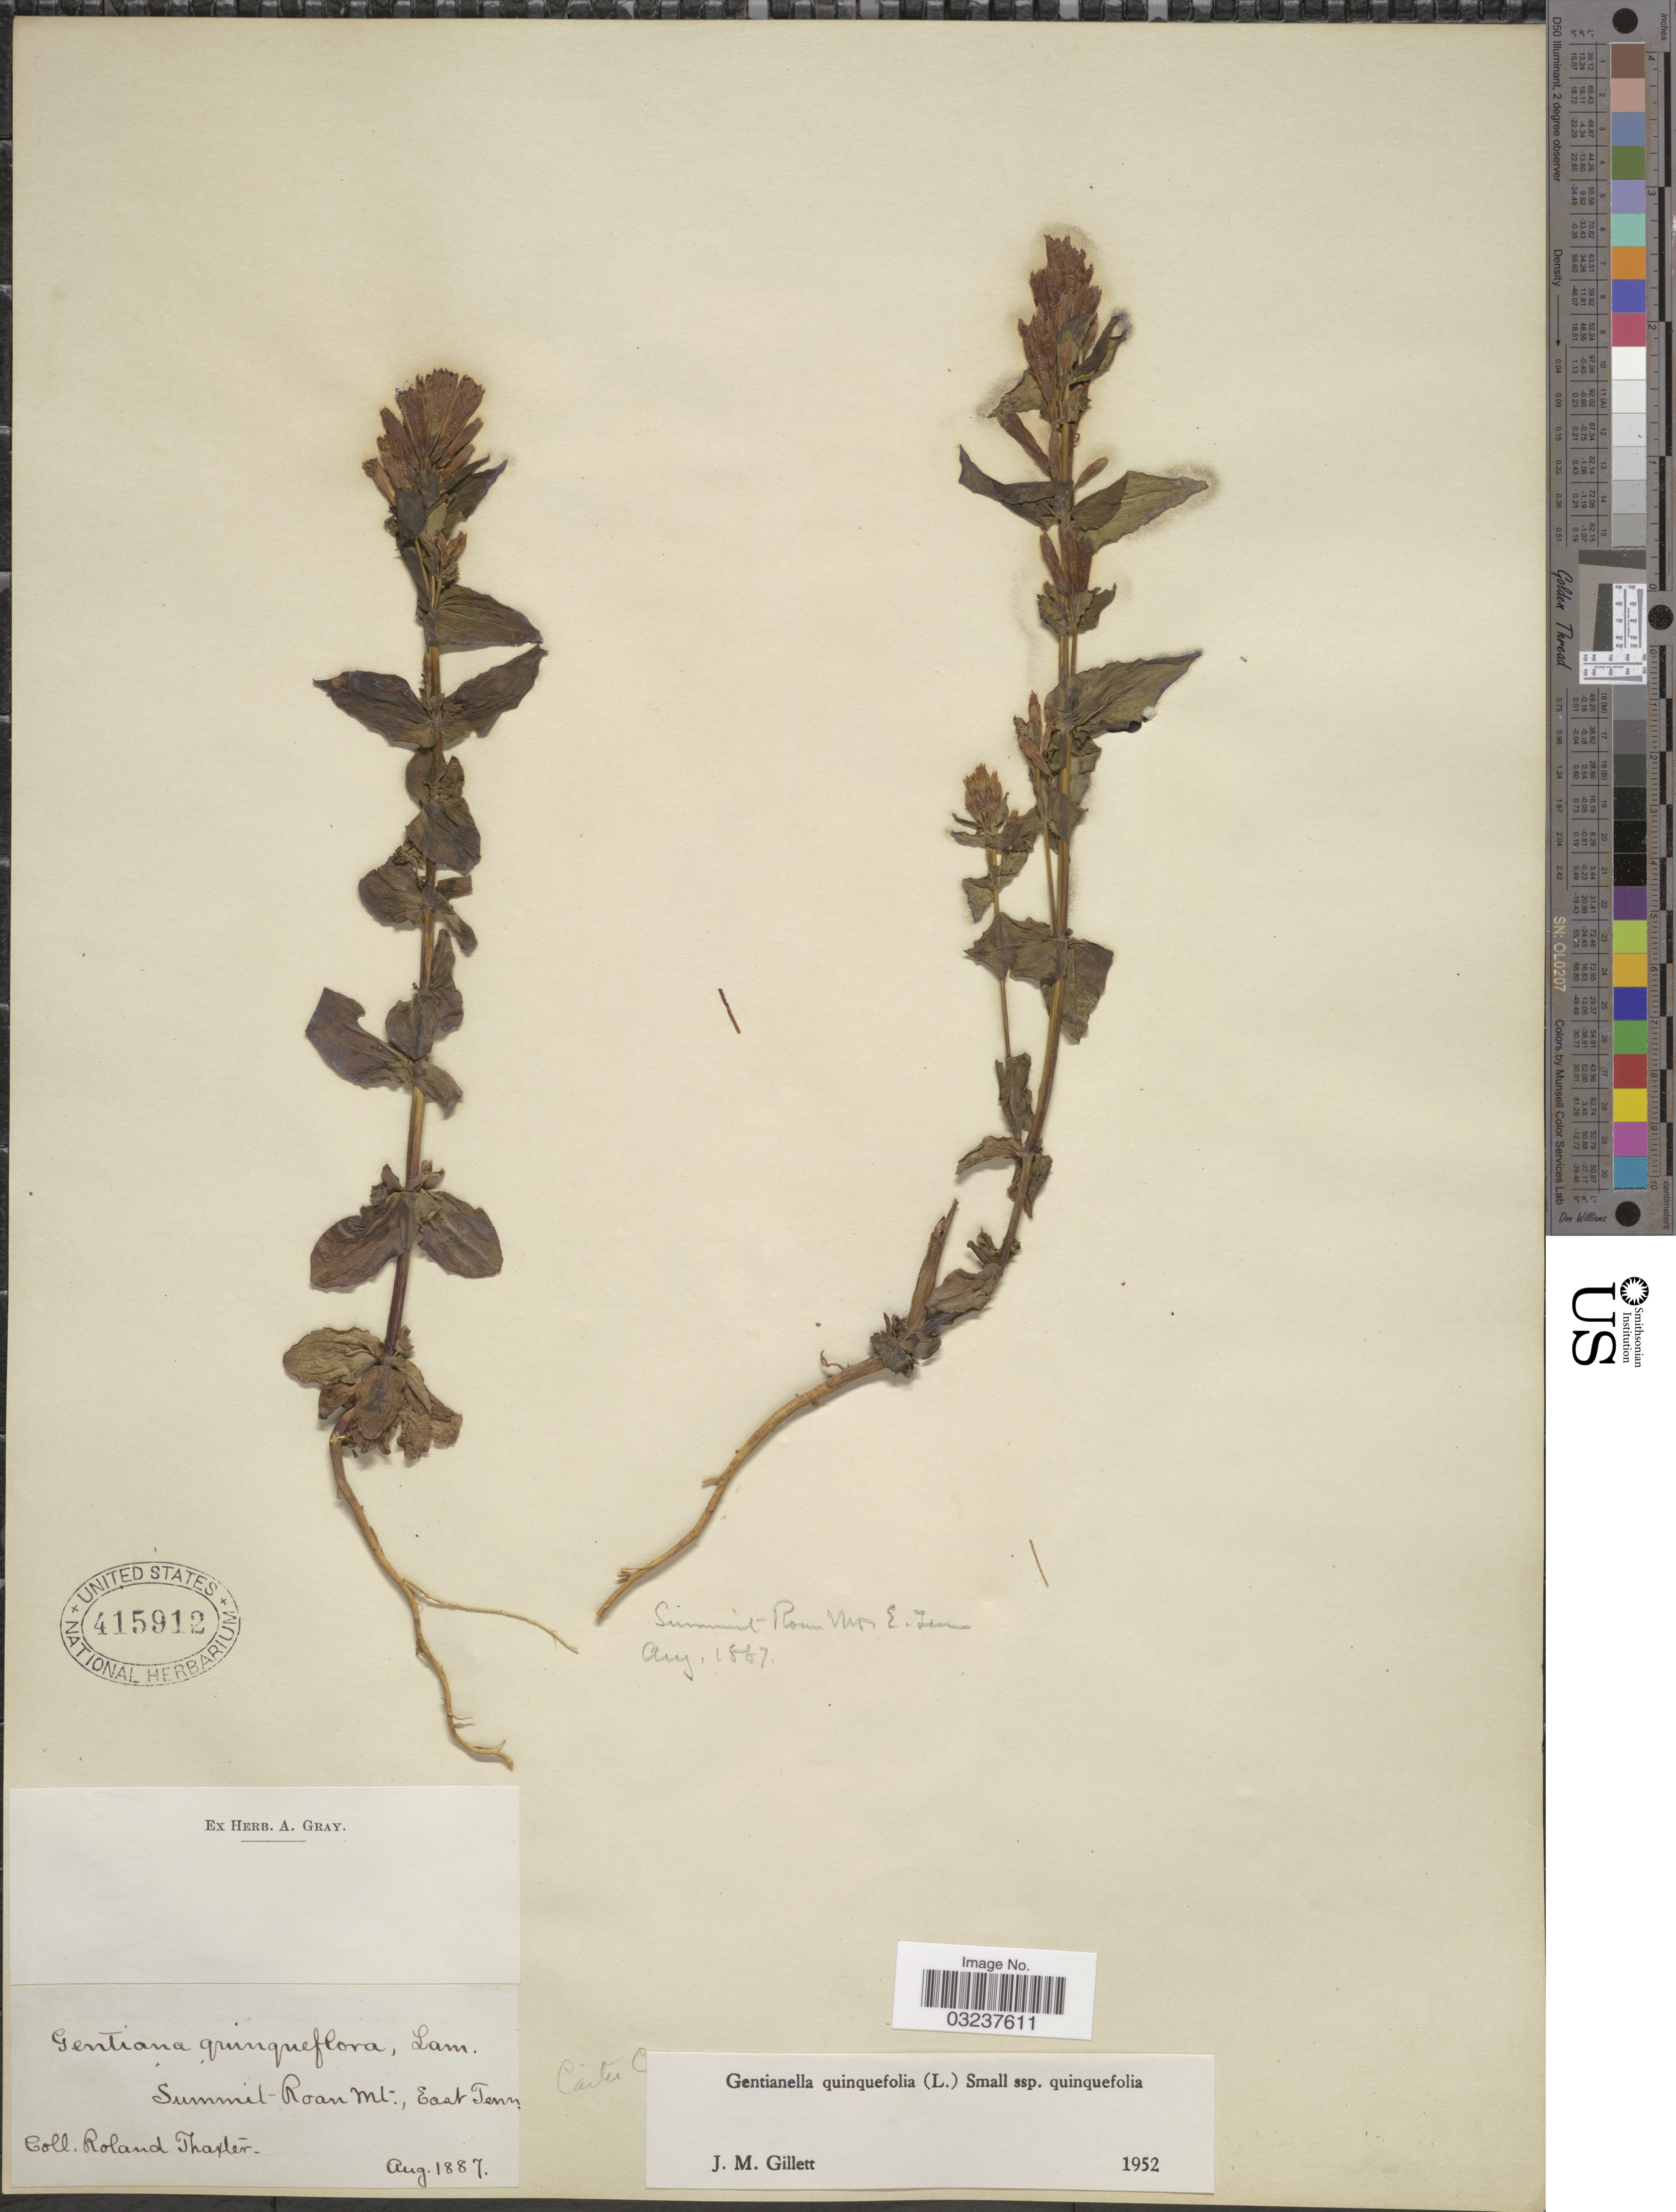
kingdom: Plantae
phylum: Tracheophyta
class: Magnoliopsida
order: Gentianales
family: Gentianaceae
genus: Gentianella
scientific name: Gentianella quinquefolia subsp. quinquefolia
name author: (L.) Small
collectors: R. Thaxter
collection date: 1887-08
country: United States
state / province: Tennessee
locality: Summit Roan Mt., East Tenn., Carter Co.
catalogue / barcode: US 415912